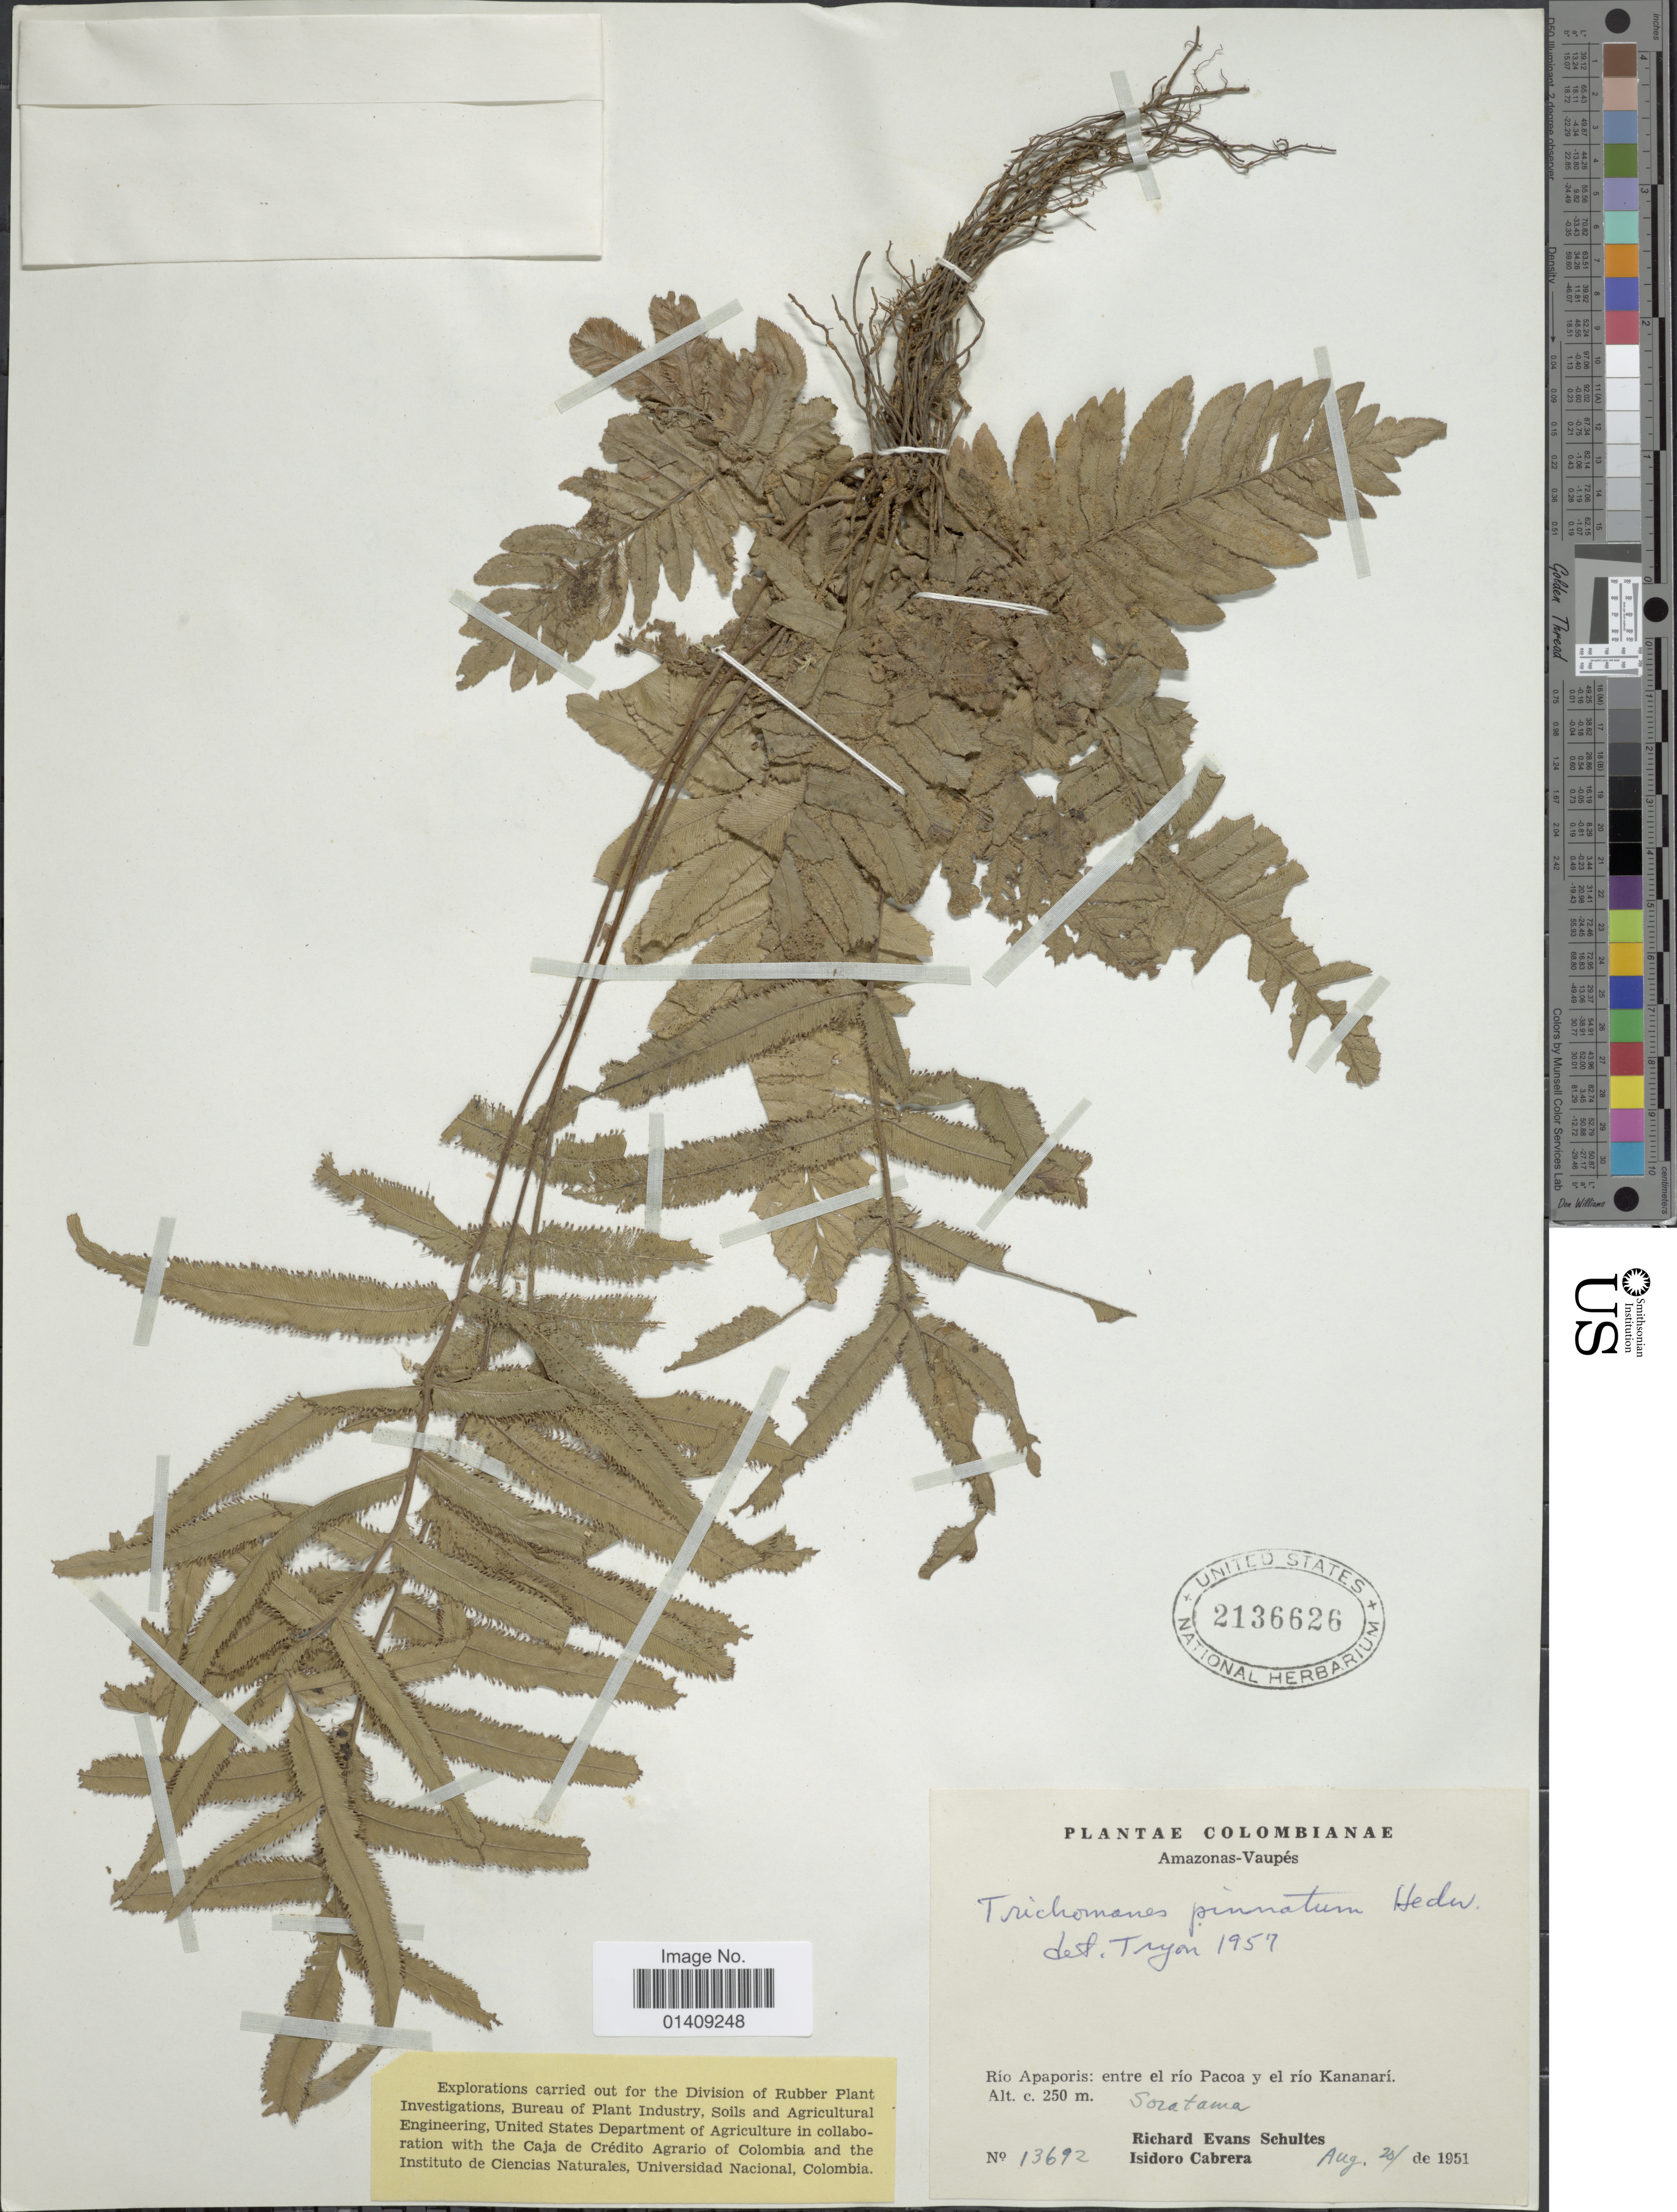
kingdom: Plantae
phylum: Tracheophyta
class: Polypodiopsida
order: Hymenophyllales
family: Hymenophyllaceae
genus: Trichomanes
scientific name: Trichomanes pinnatum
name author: Hedw.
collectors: R. E. Schultes & I. Cabrera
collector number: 13692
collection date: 1951-08-20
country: Colombia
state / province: Vaupés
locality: Amazonas-Vaupes Rio Apaporis: entre el rio Pacao y el rio Kananari Soratama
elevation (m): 250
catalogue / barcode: US 2136626